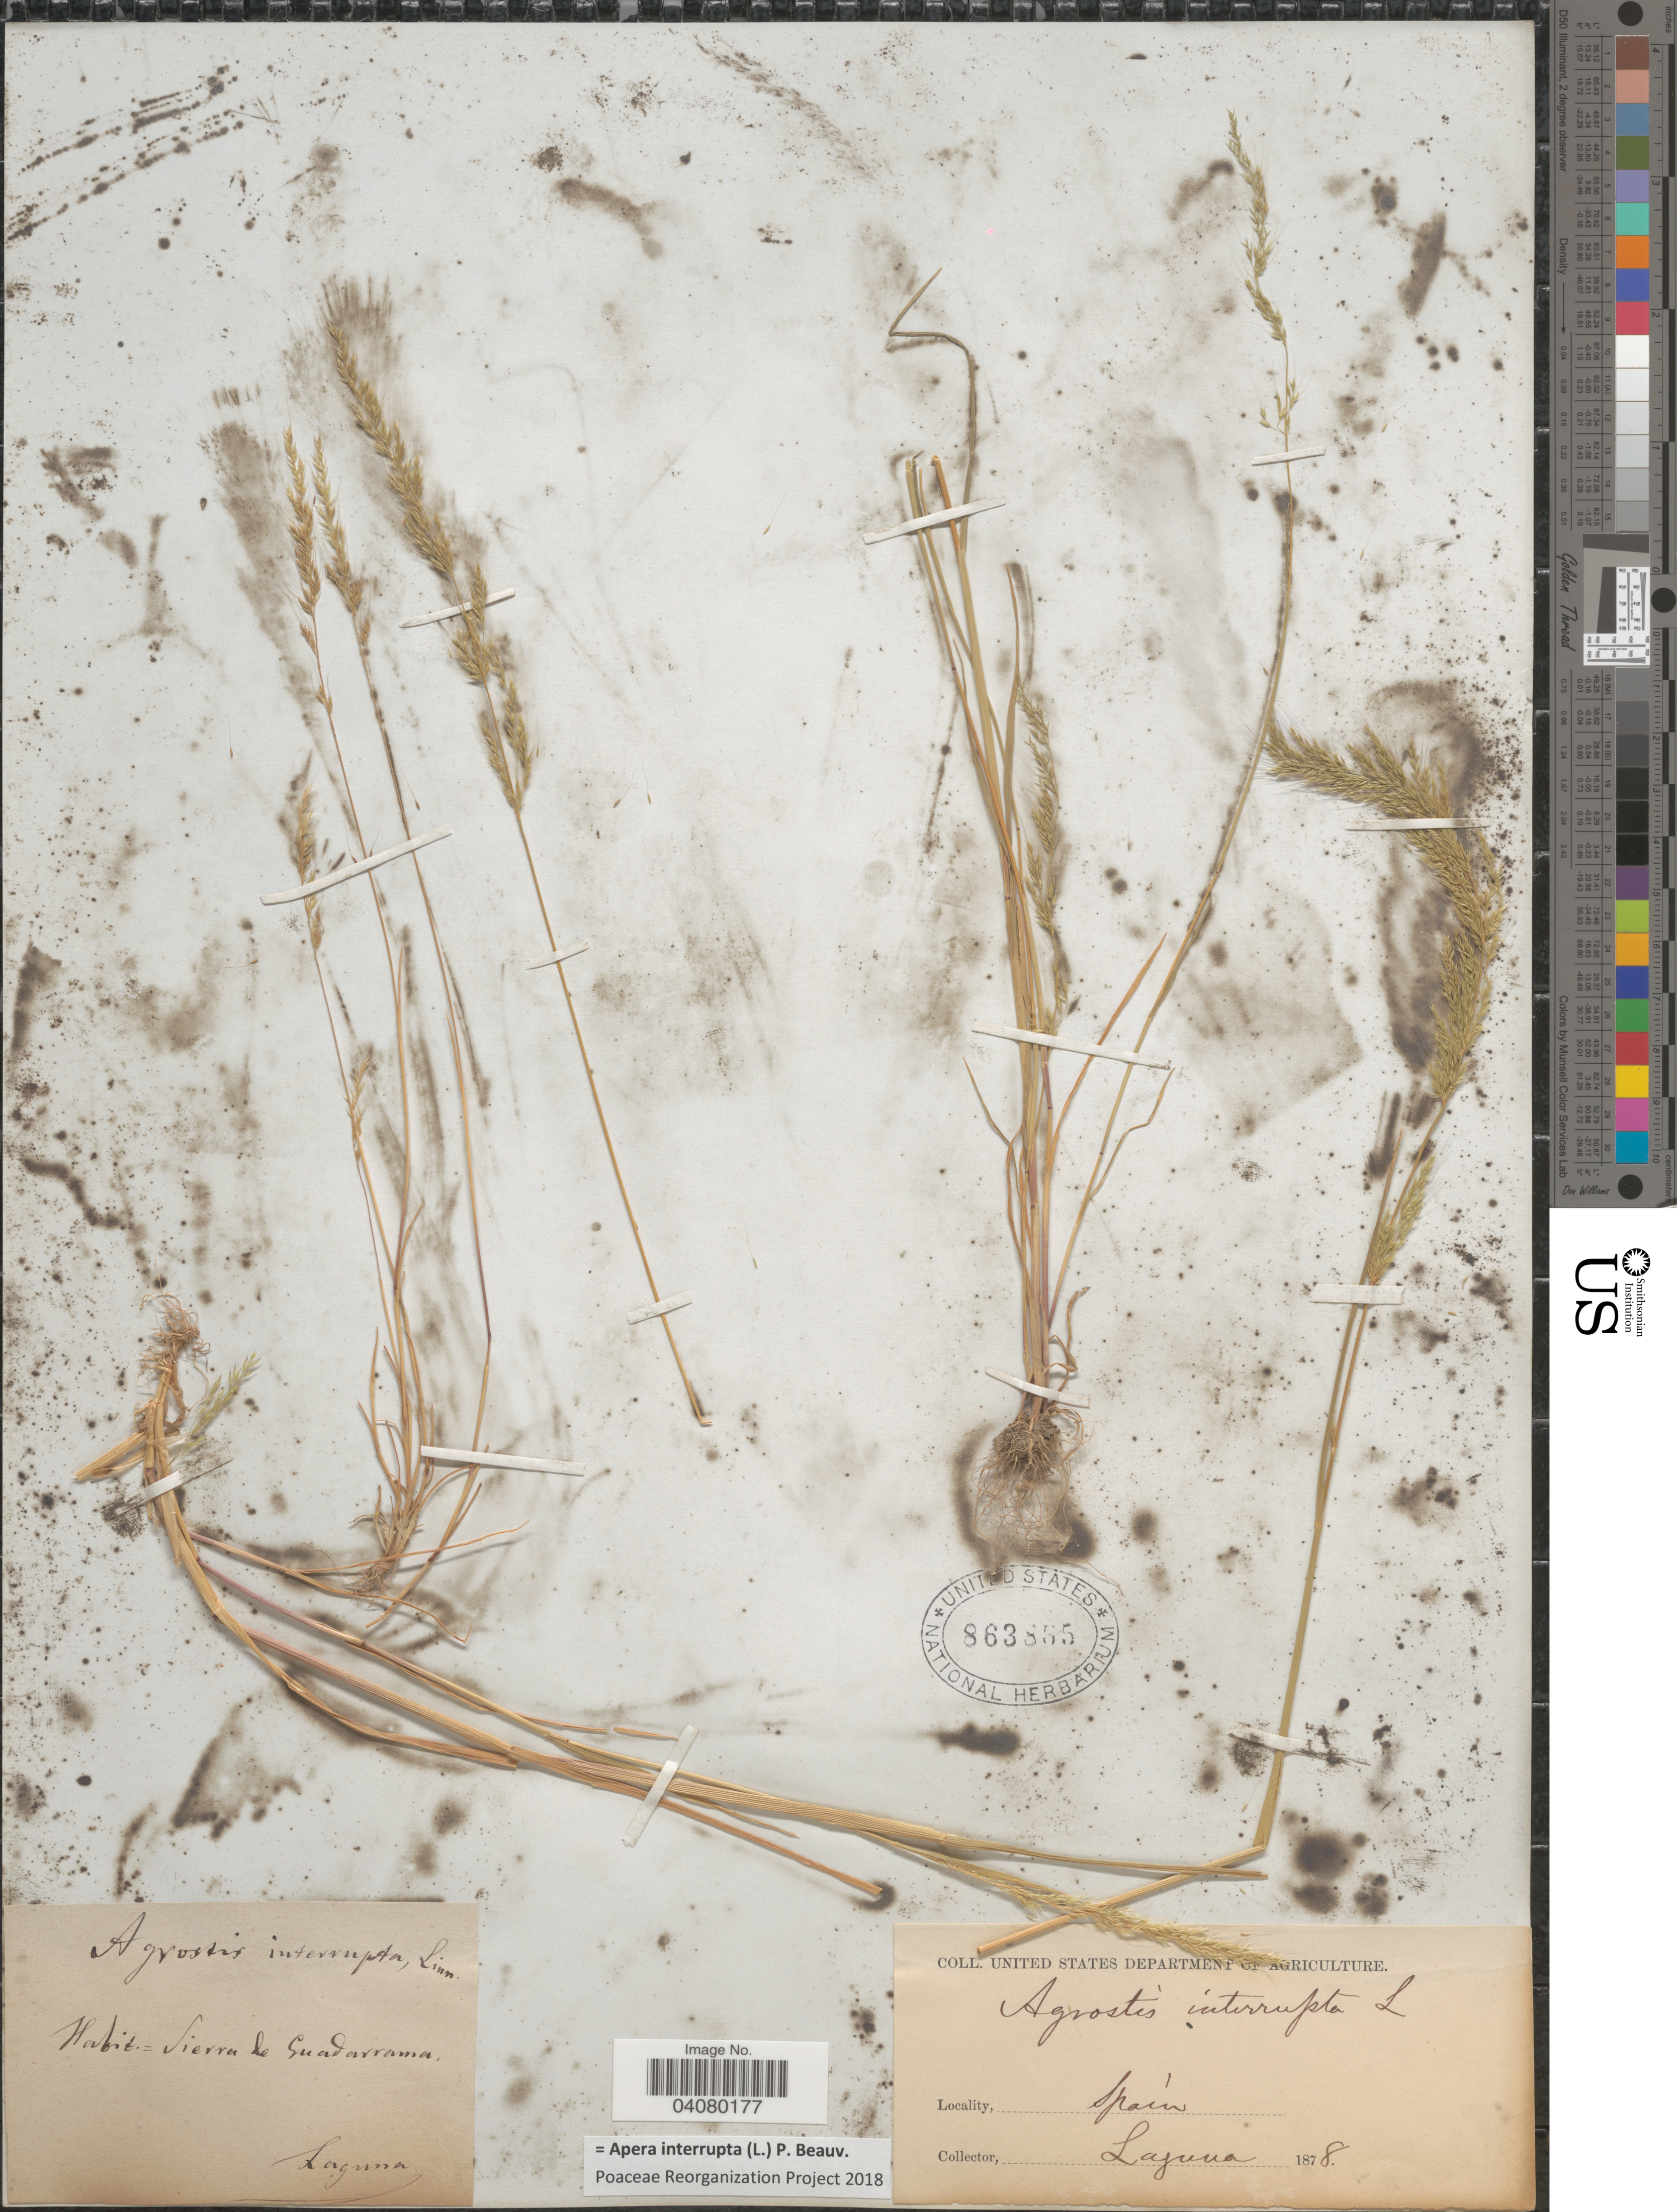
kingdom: Plantae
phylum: Tracheophyta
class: Liliopsida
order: Poales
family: Poaceae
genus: Apera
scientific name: Apera interrupta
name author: (L.) P. Beauv.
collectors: -. Laguna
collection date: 1878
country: Spain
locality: Sierra de Guadarrama.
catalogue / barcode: US 863855